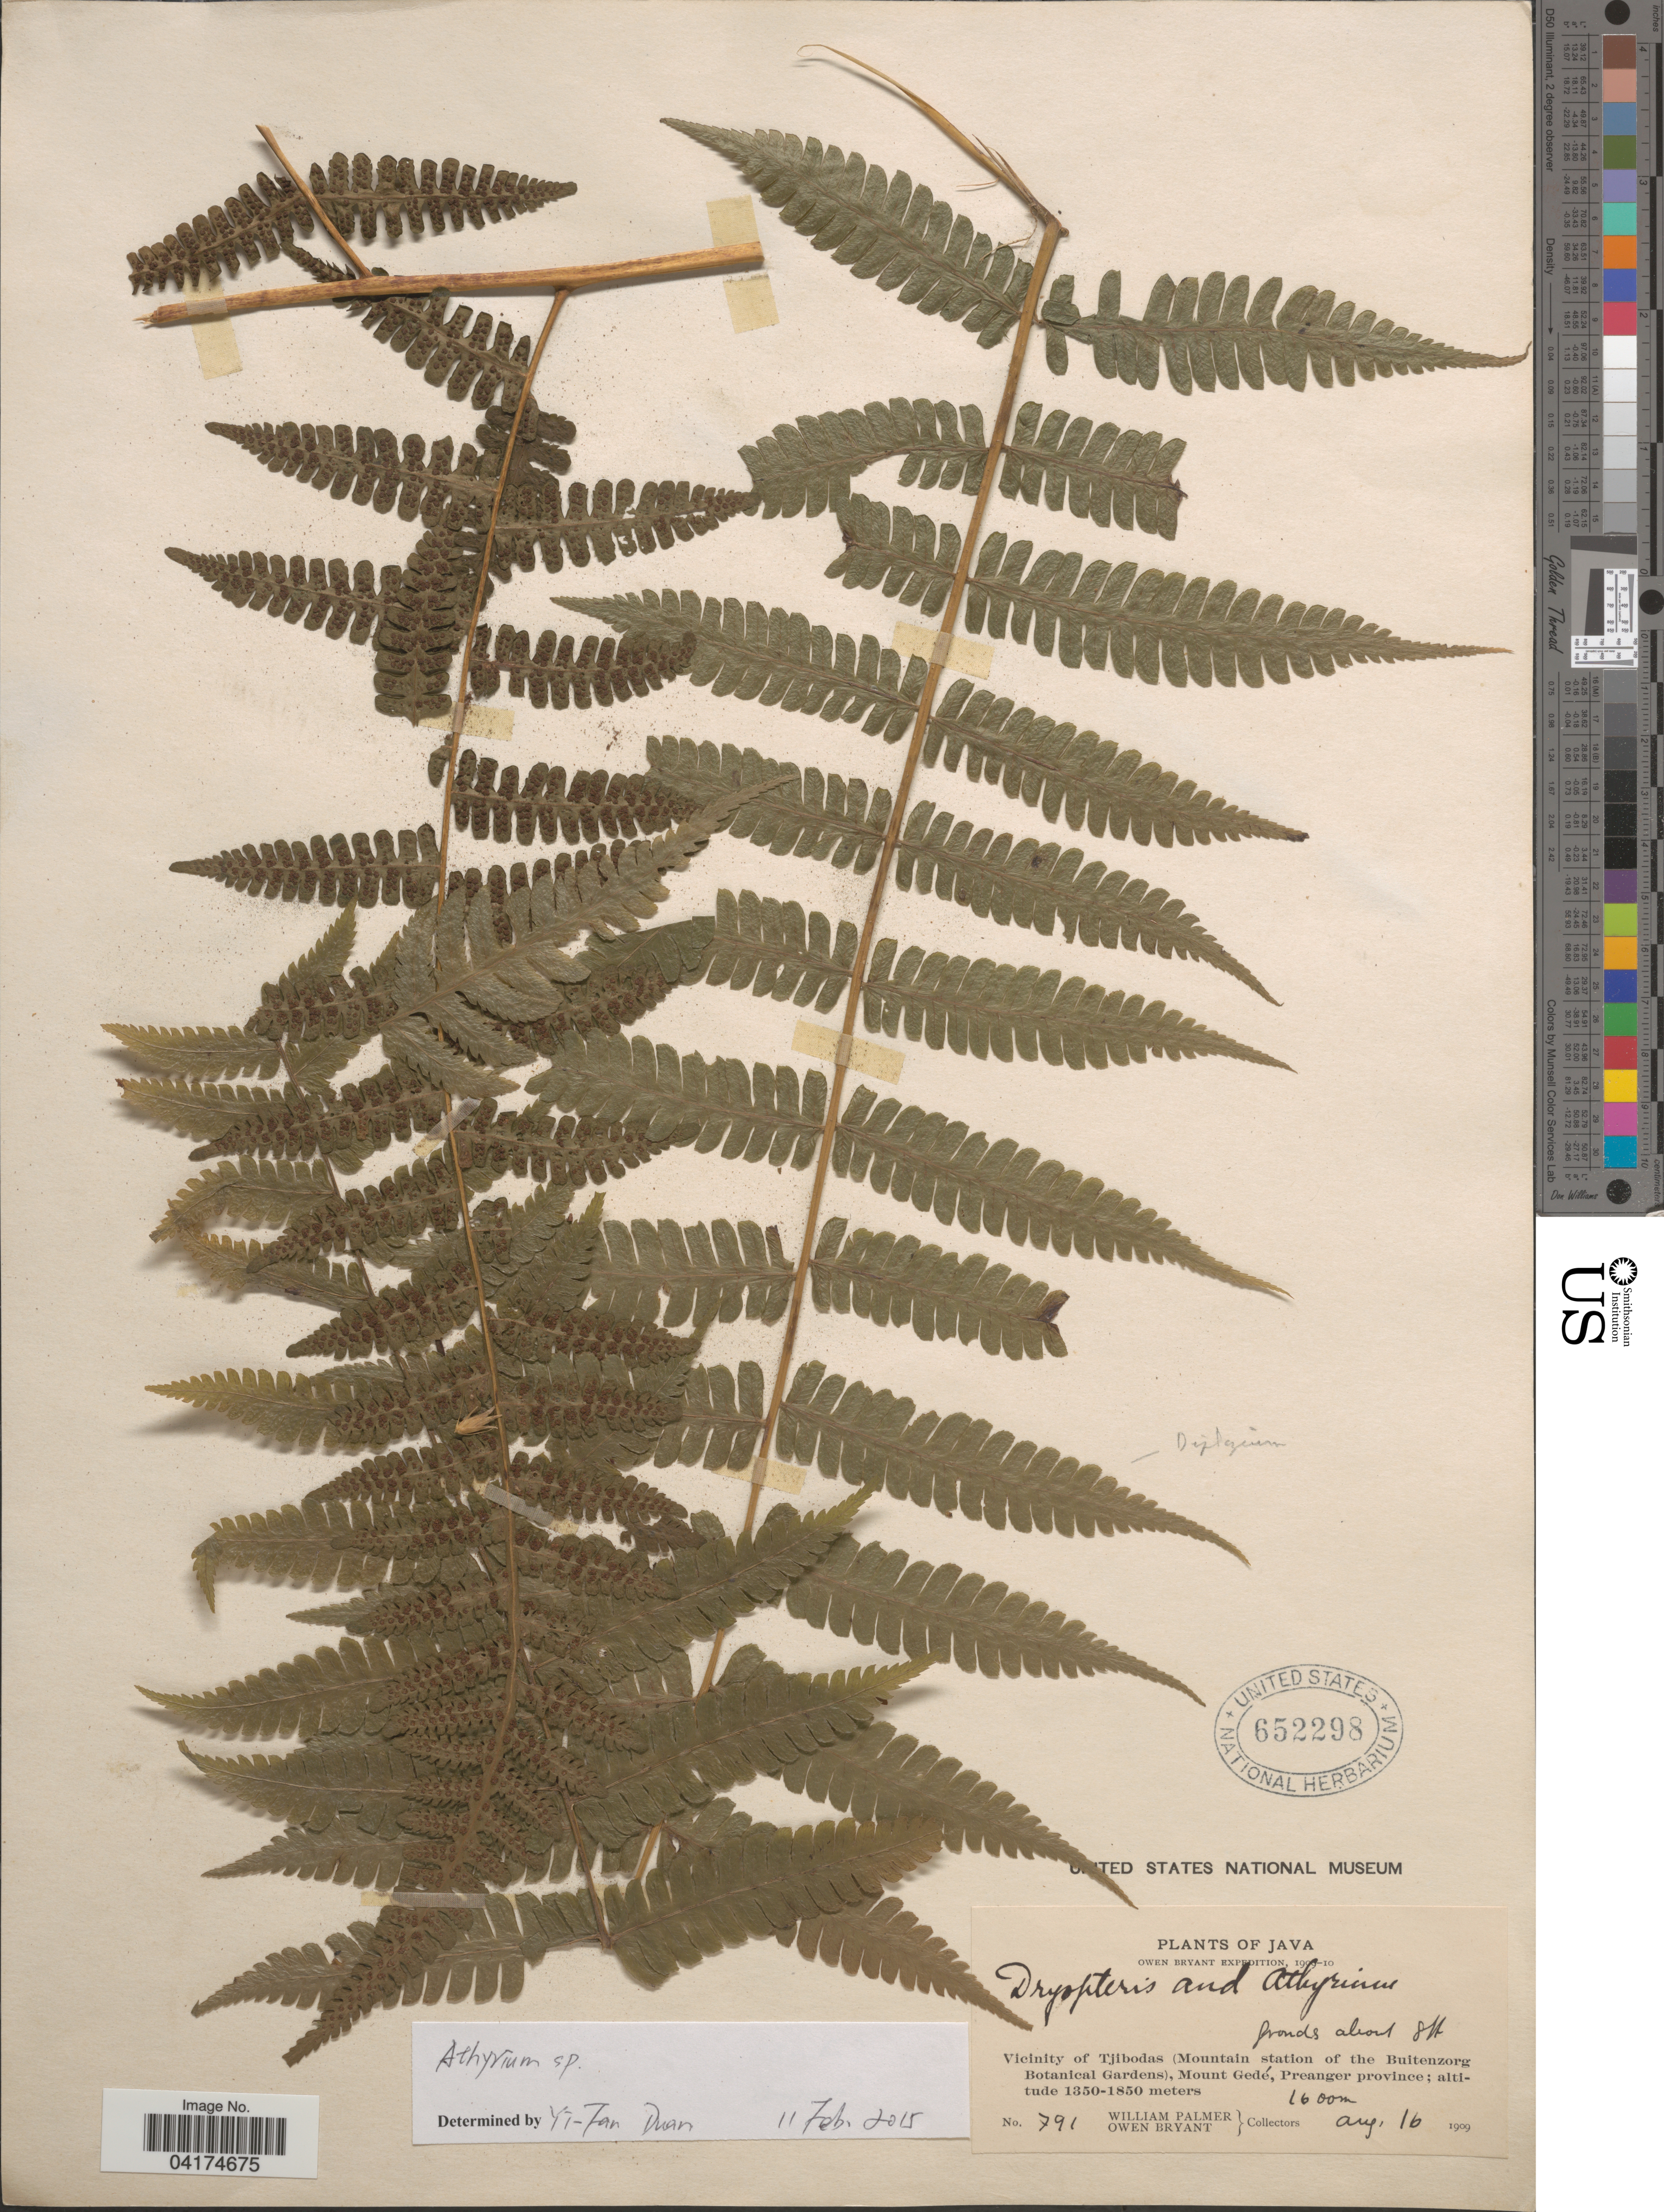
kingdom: Plantae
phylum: Tracheophyta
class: Polypodiopsida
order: Polypodiales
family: Athyriaceae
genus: Athyrium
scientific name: Athyrium sp.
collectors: W. Palmer & O. Bryant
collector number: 791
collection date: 1909-08-16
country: Indonesia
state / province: Java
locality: Owen Bryant Expedition, 1909-10. Vicinity of Tjibodas (Mountain station of the Buitenzorg Botanical Gardens), Mount Gedé, Preanger province.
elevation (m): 1600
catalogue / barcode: US 652298